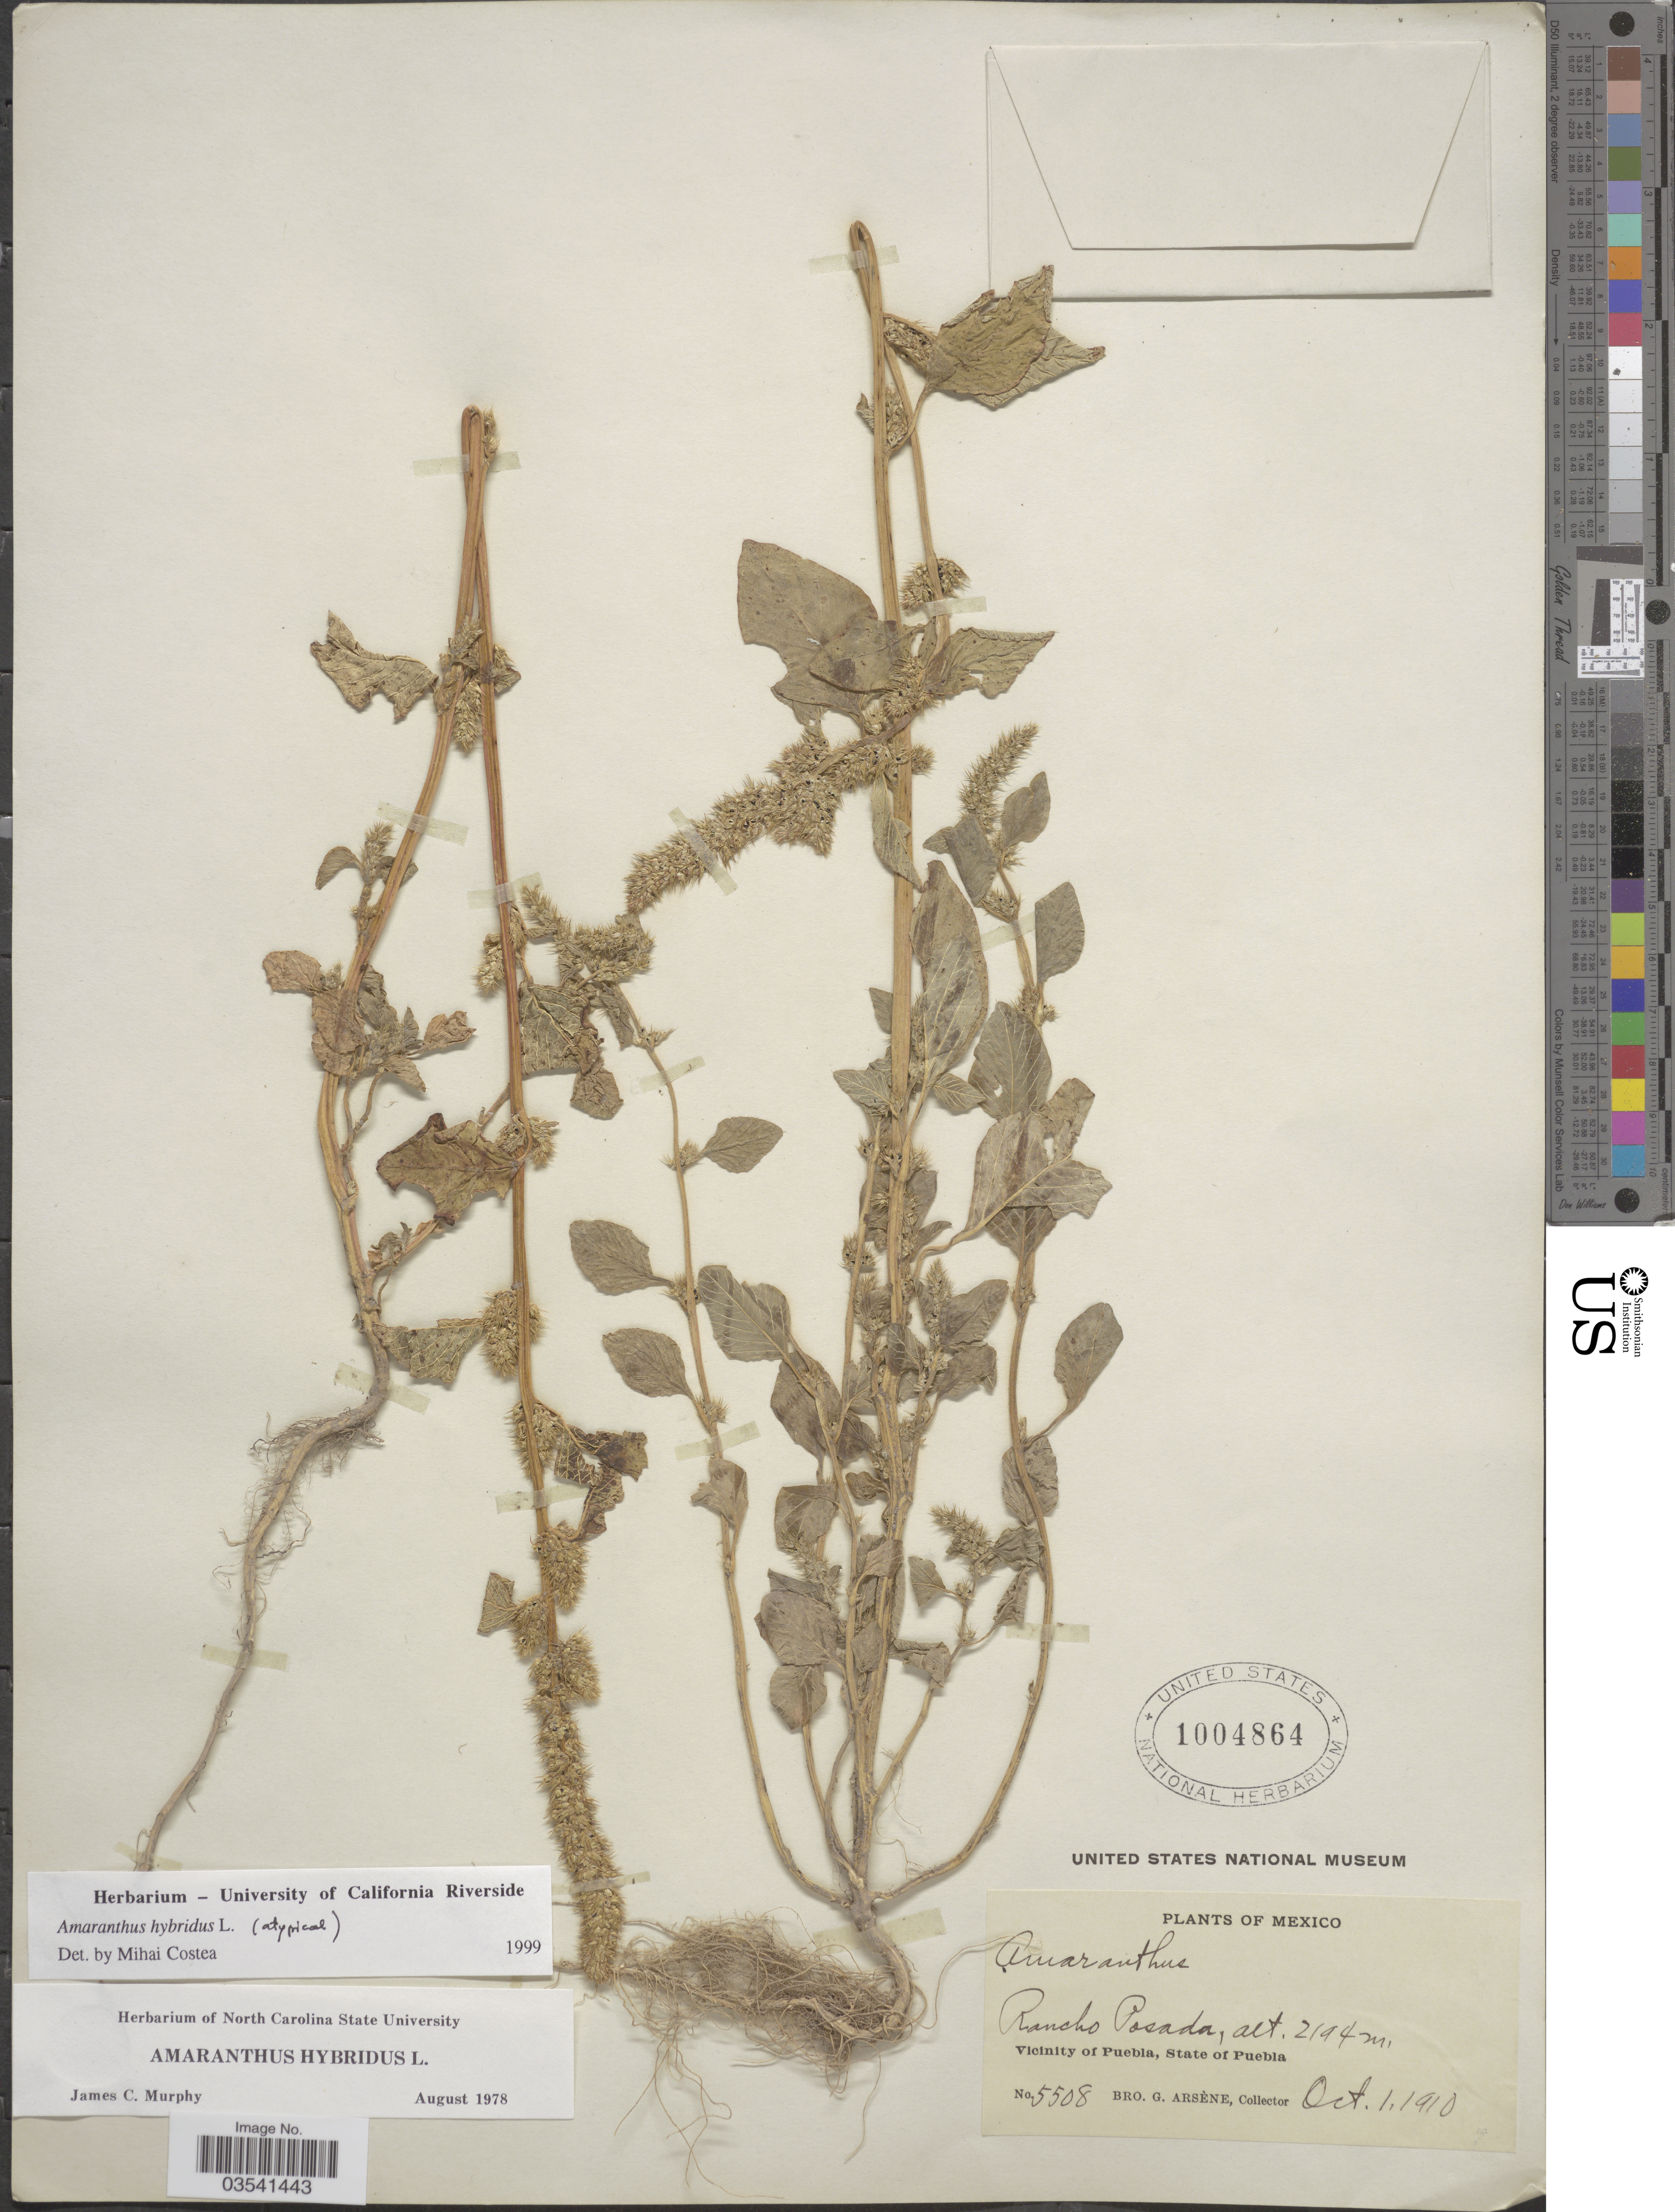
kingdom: Plantae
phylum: Tracheophyta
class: Magnoliopsida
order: Caryophyllales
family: Amaranthaceae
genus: Amaranthus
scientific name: Amaranthus hybridus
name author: L.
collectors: Bro. G. Arsène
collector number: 5508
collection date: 1910-10-01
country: Mexico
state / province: Puebla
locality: Rancho Posada. Vicinity of Puebla.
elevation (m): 2194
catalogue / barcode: US 1004864